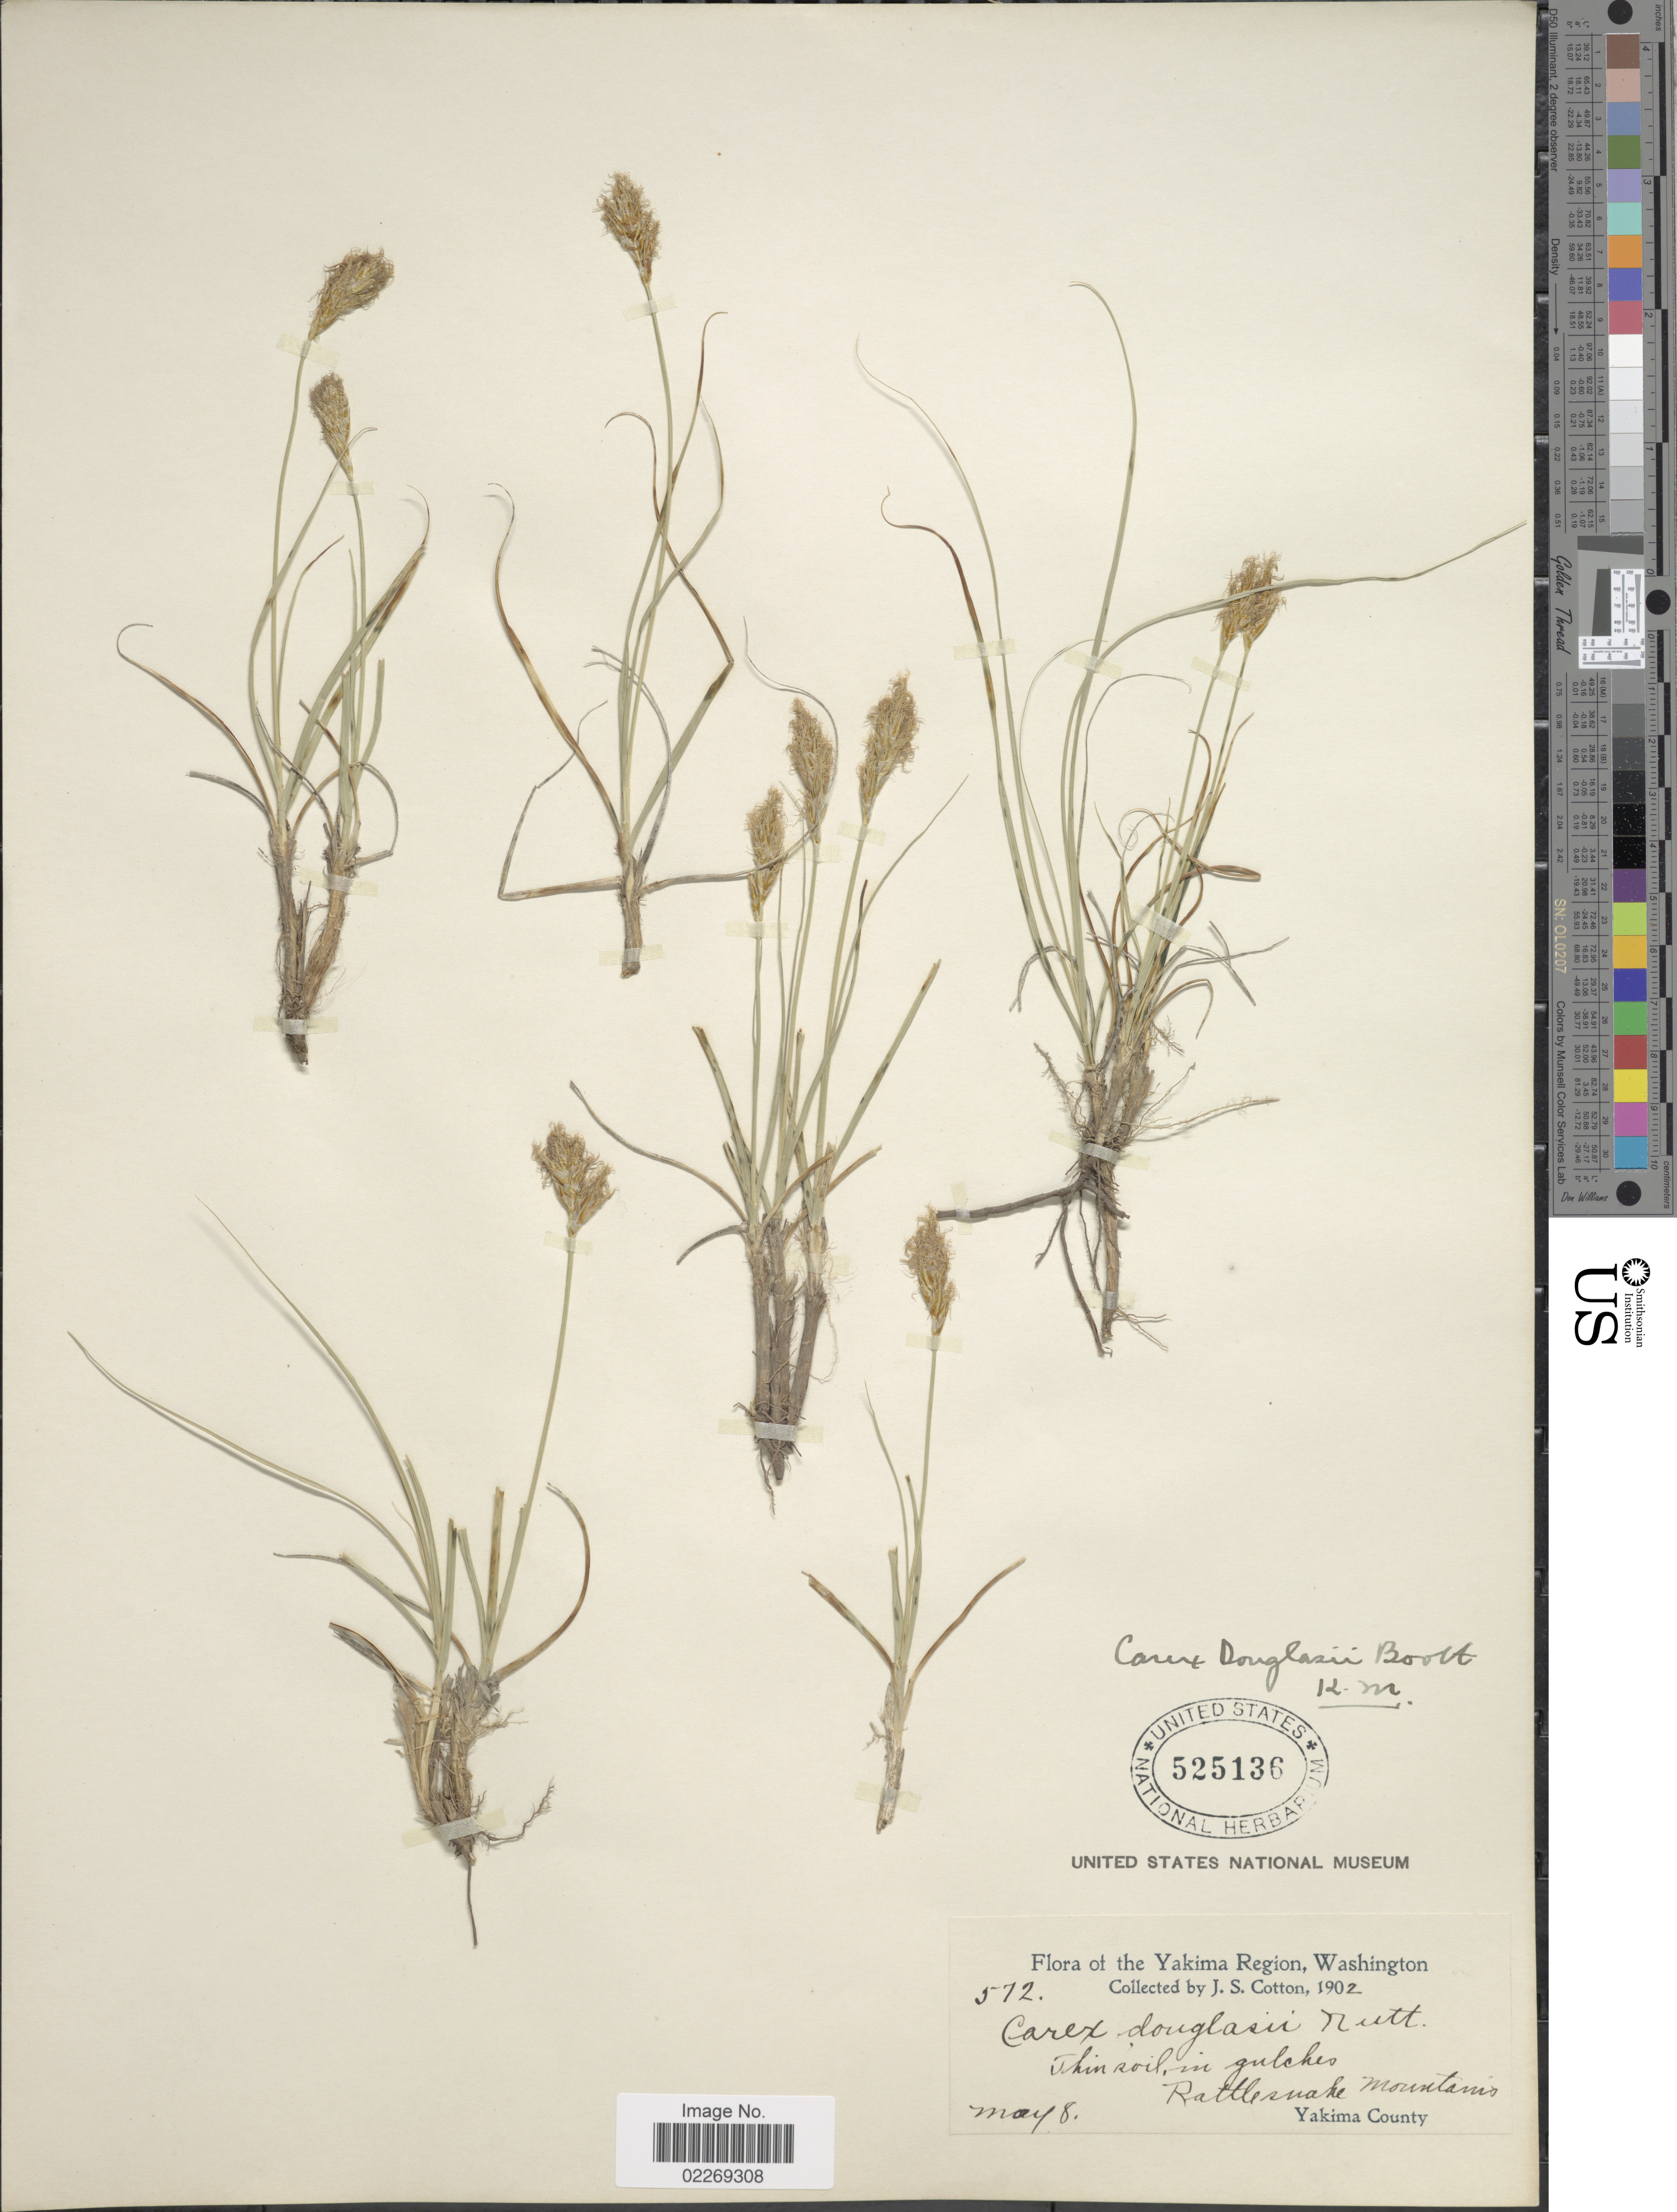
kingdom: Plantae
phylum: Tracheophyta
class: Liliopsida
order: Poales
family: Cyperaceae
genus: Carex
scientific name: Carex douglasii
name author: Boott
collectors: J. S. Cotton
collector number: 572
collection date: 1902-05-08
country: United States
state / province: Washington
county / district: Yakima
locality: Yakima Region. Sandy soil, Thin soil, in gulches. Rattlesnake Mountains. Yakima County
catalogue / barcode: US 525136